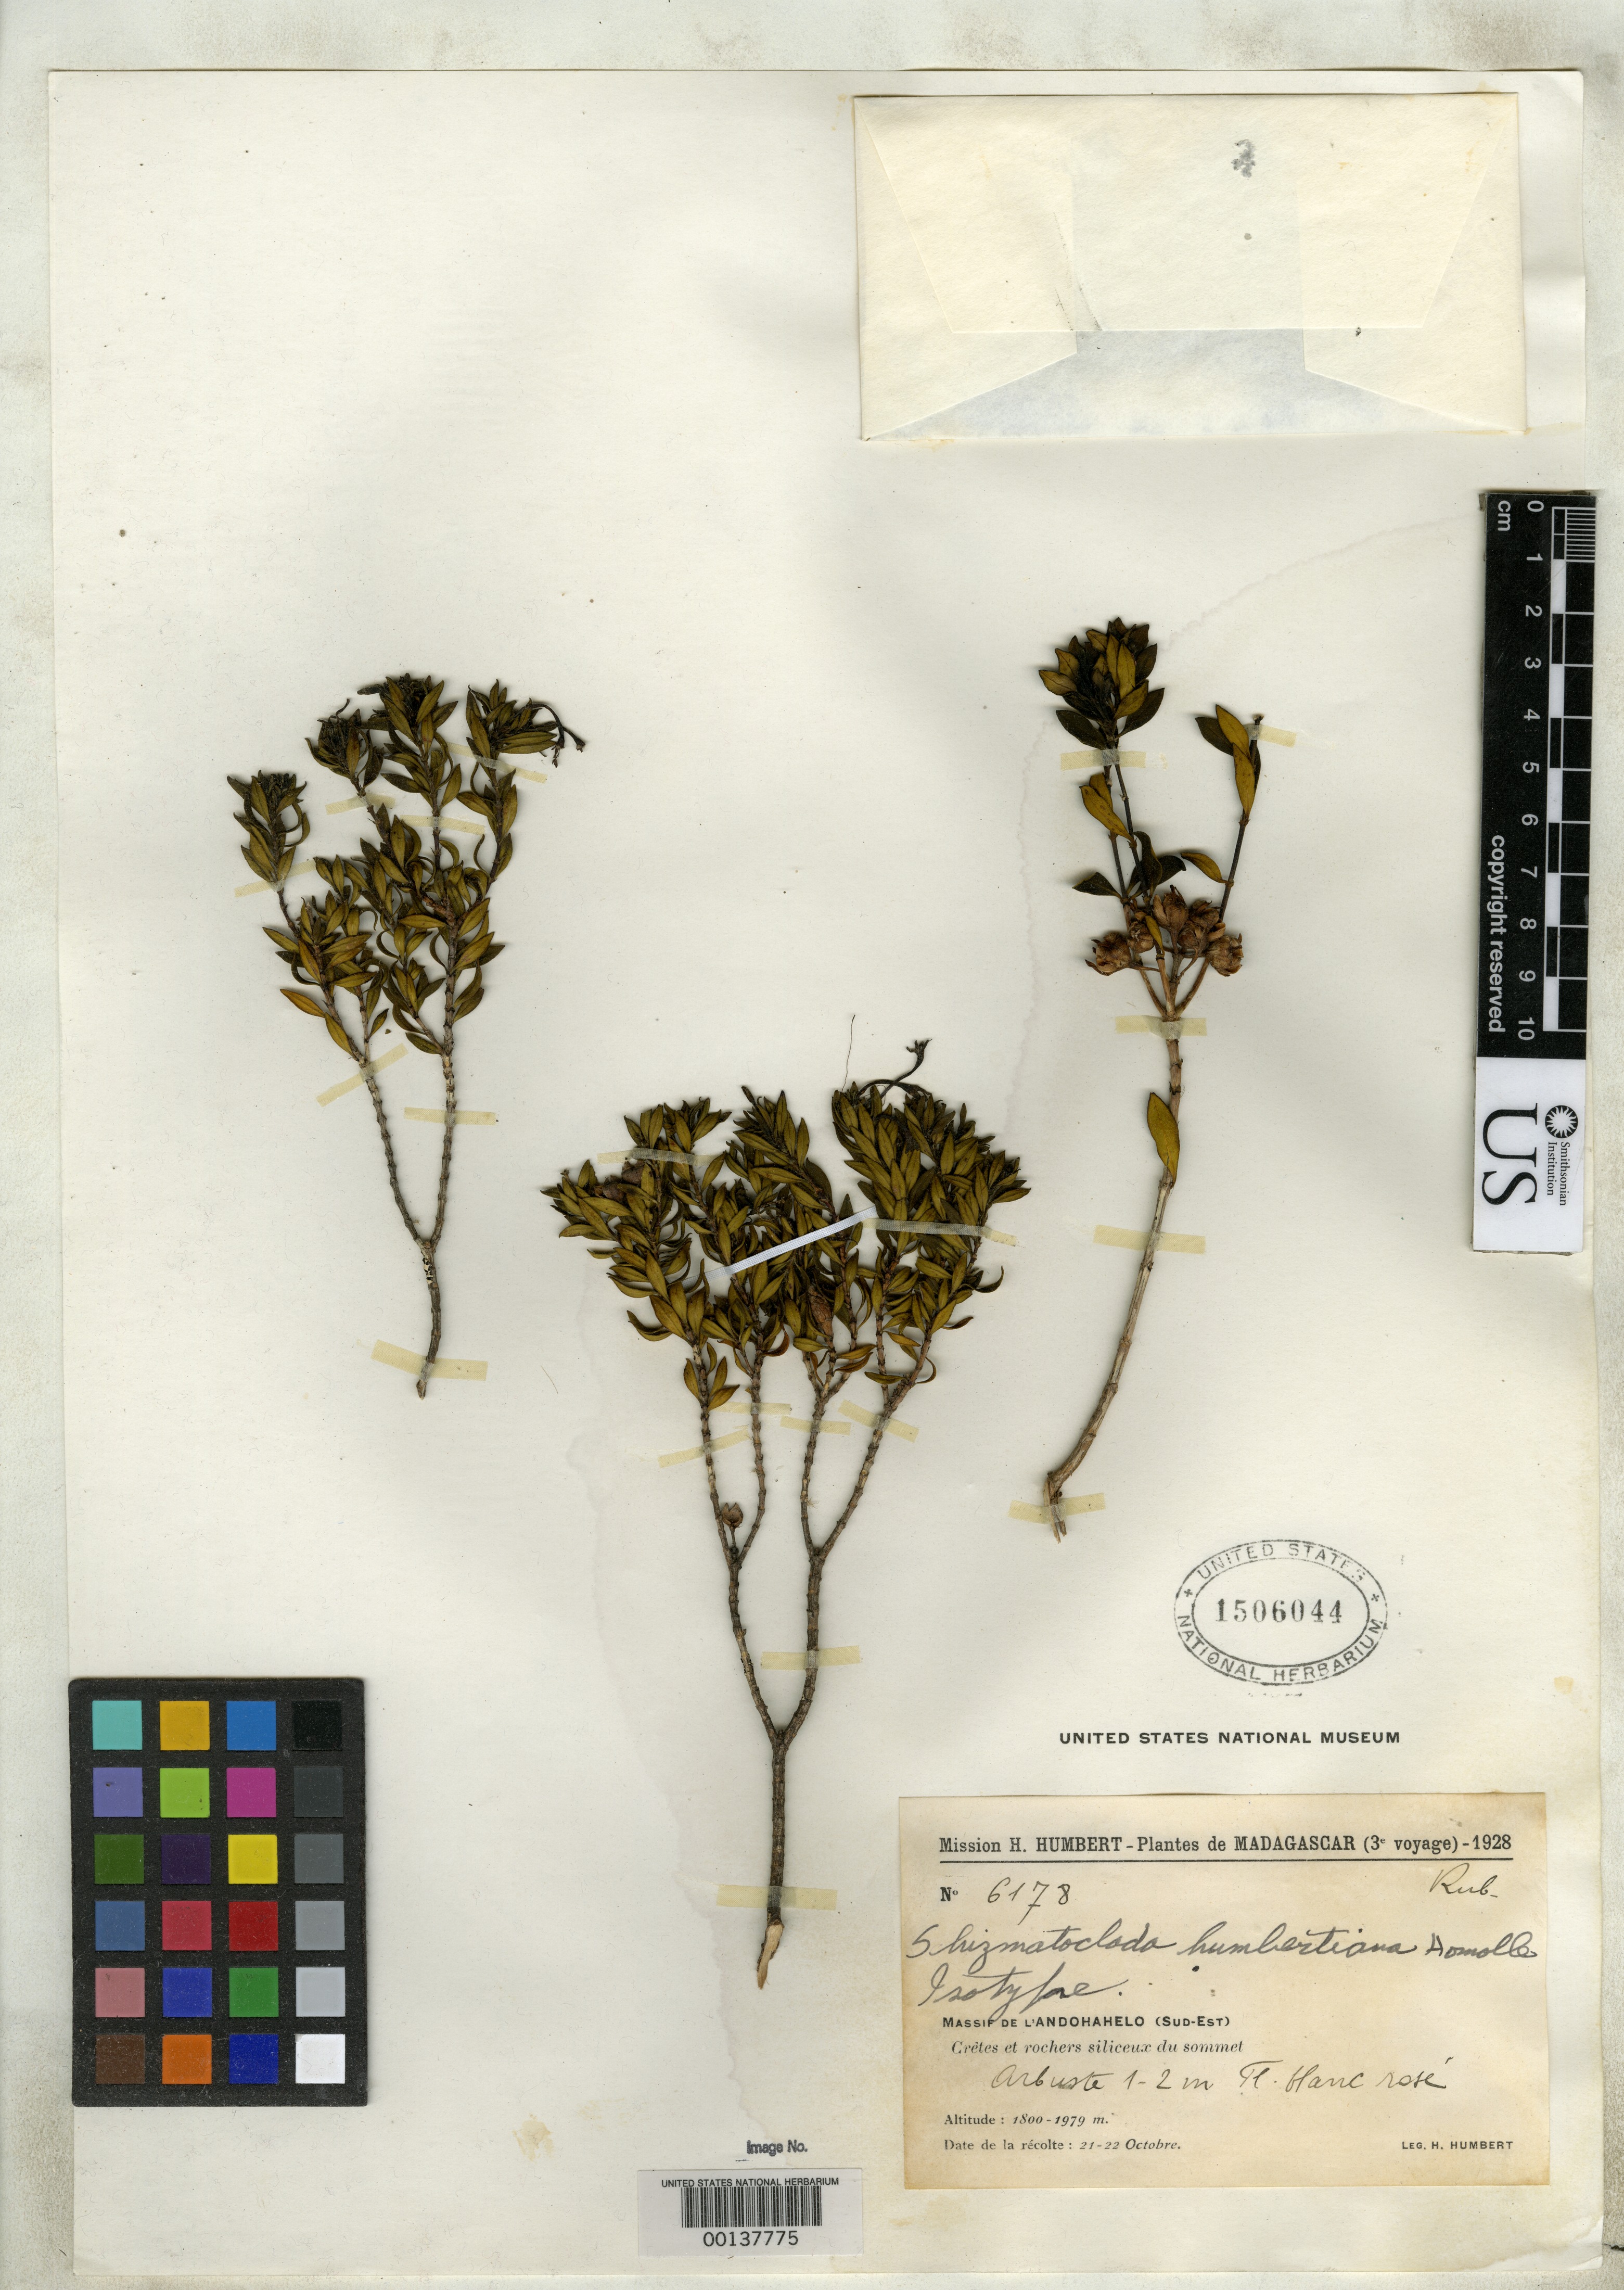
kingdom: Plantae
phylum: Tracheophyta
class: Magnoliopsida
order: Gentianales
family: Rubiaceae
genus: Schismatoclada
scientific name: Schismatoclada humbertiana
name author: Homolle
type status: Syntype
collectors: H. Humbert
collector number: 6178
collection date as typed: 21 Oct 1928 to 22 Oct 1928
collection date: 1928-10-21/1928-10-22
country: Madagascar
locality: Massif de l'Andohahelo.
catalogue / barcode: US 1506044